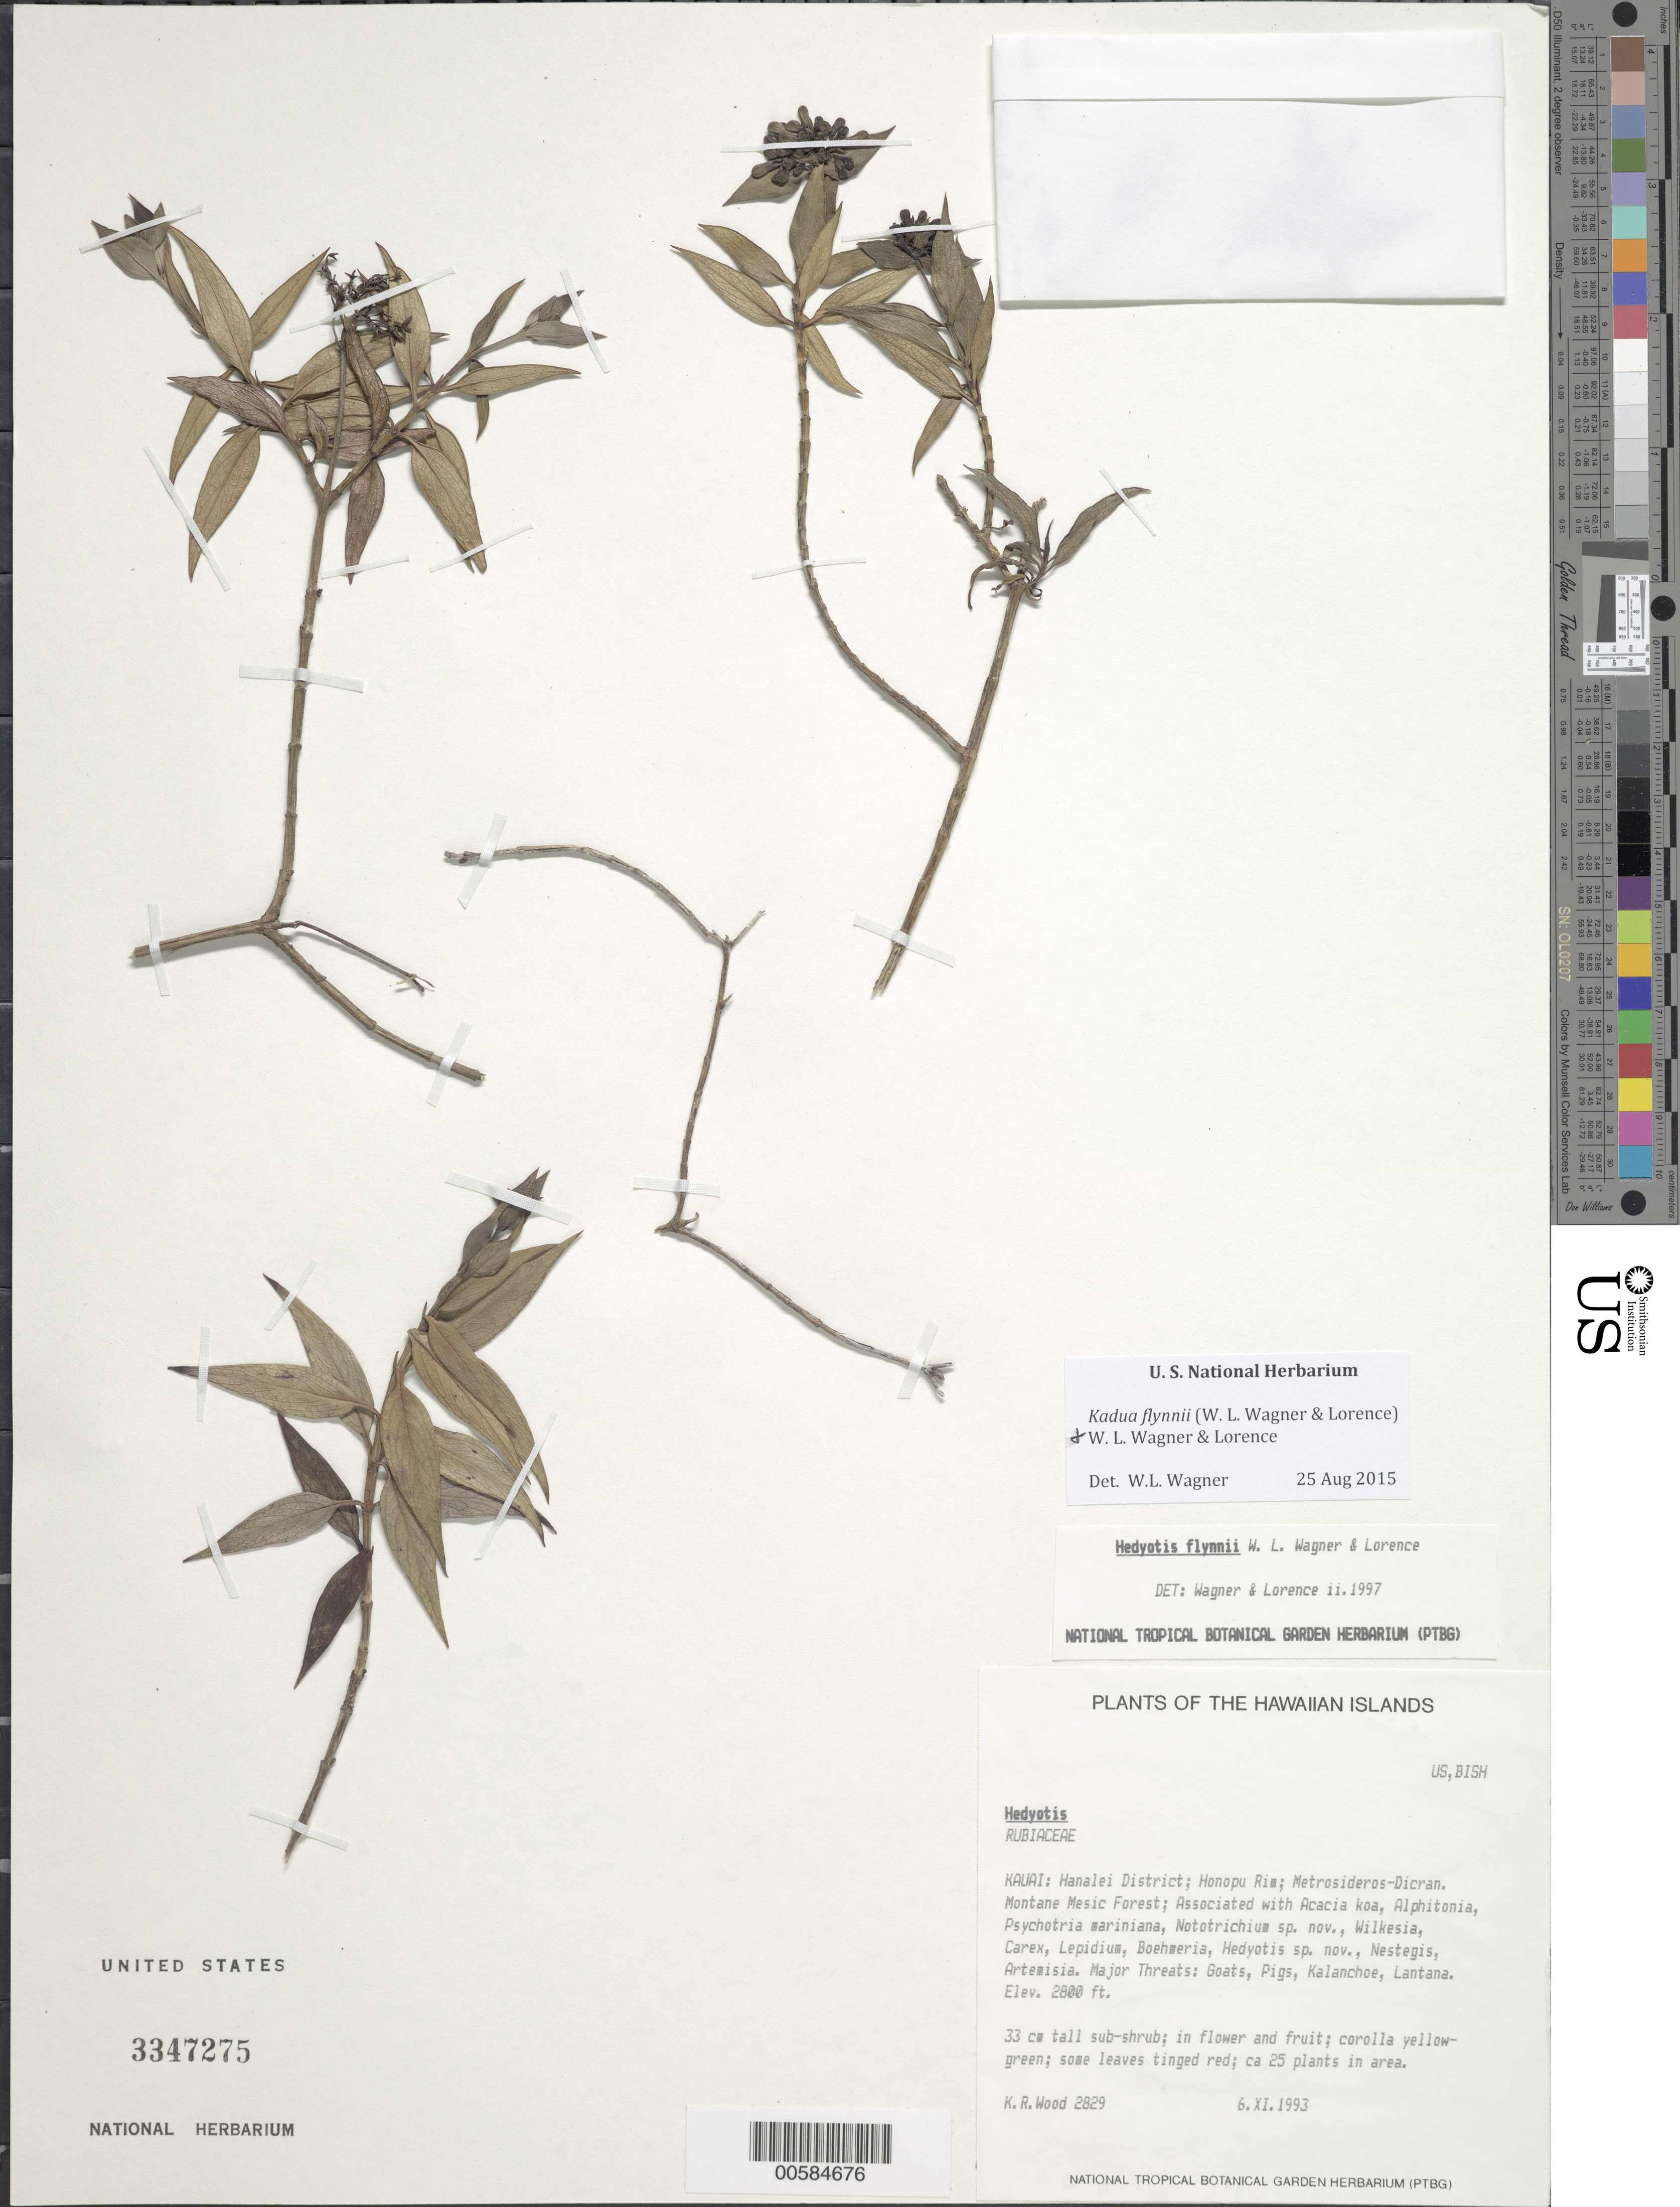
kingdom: Plantae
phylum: Tracheophyta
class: Magnoliopsida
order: Gentianales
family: Rubiaceae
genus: Kadua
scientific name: Kadua flynnii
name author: (W.L. Wagner & Lorence) W.L. Wagner & Lorence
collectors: K. R. Wood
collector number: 2829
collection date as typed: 6 Nov 1993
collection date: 1993-11-06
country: United States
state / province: Hawaii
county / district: Kauai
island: Kaua'i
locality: Hanalei Dist; Honopu Rim.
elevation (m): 853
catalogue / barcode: US 3347275